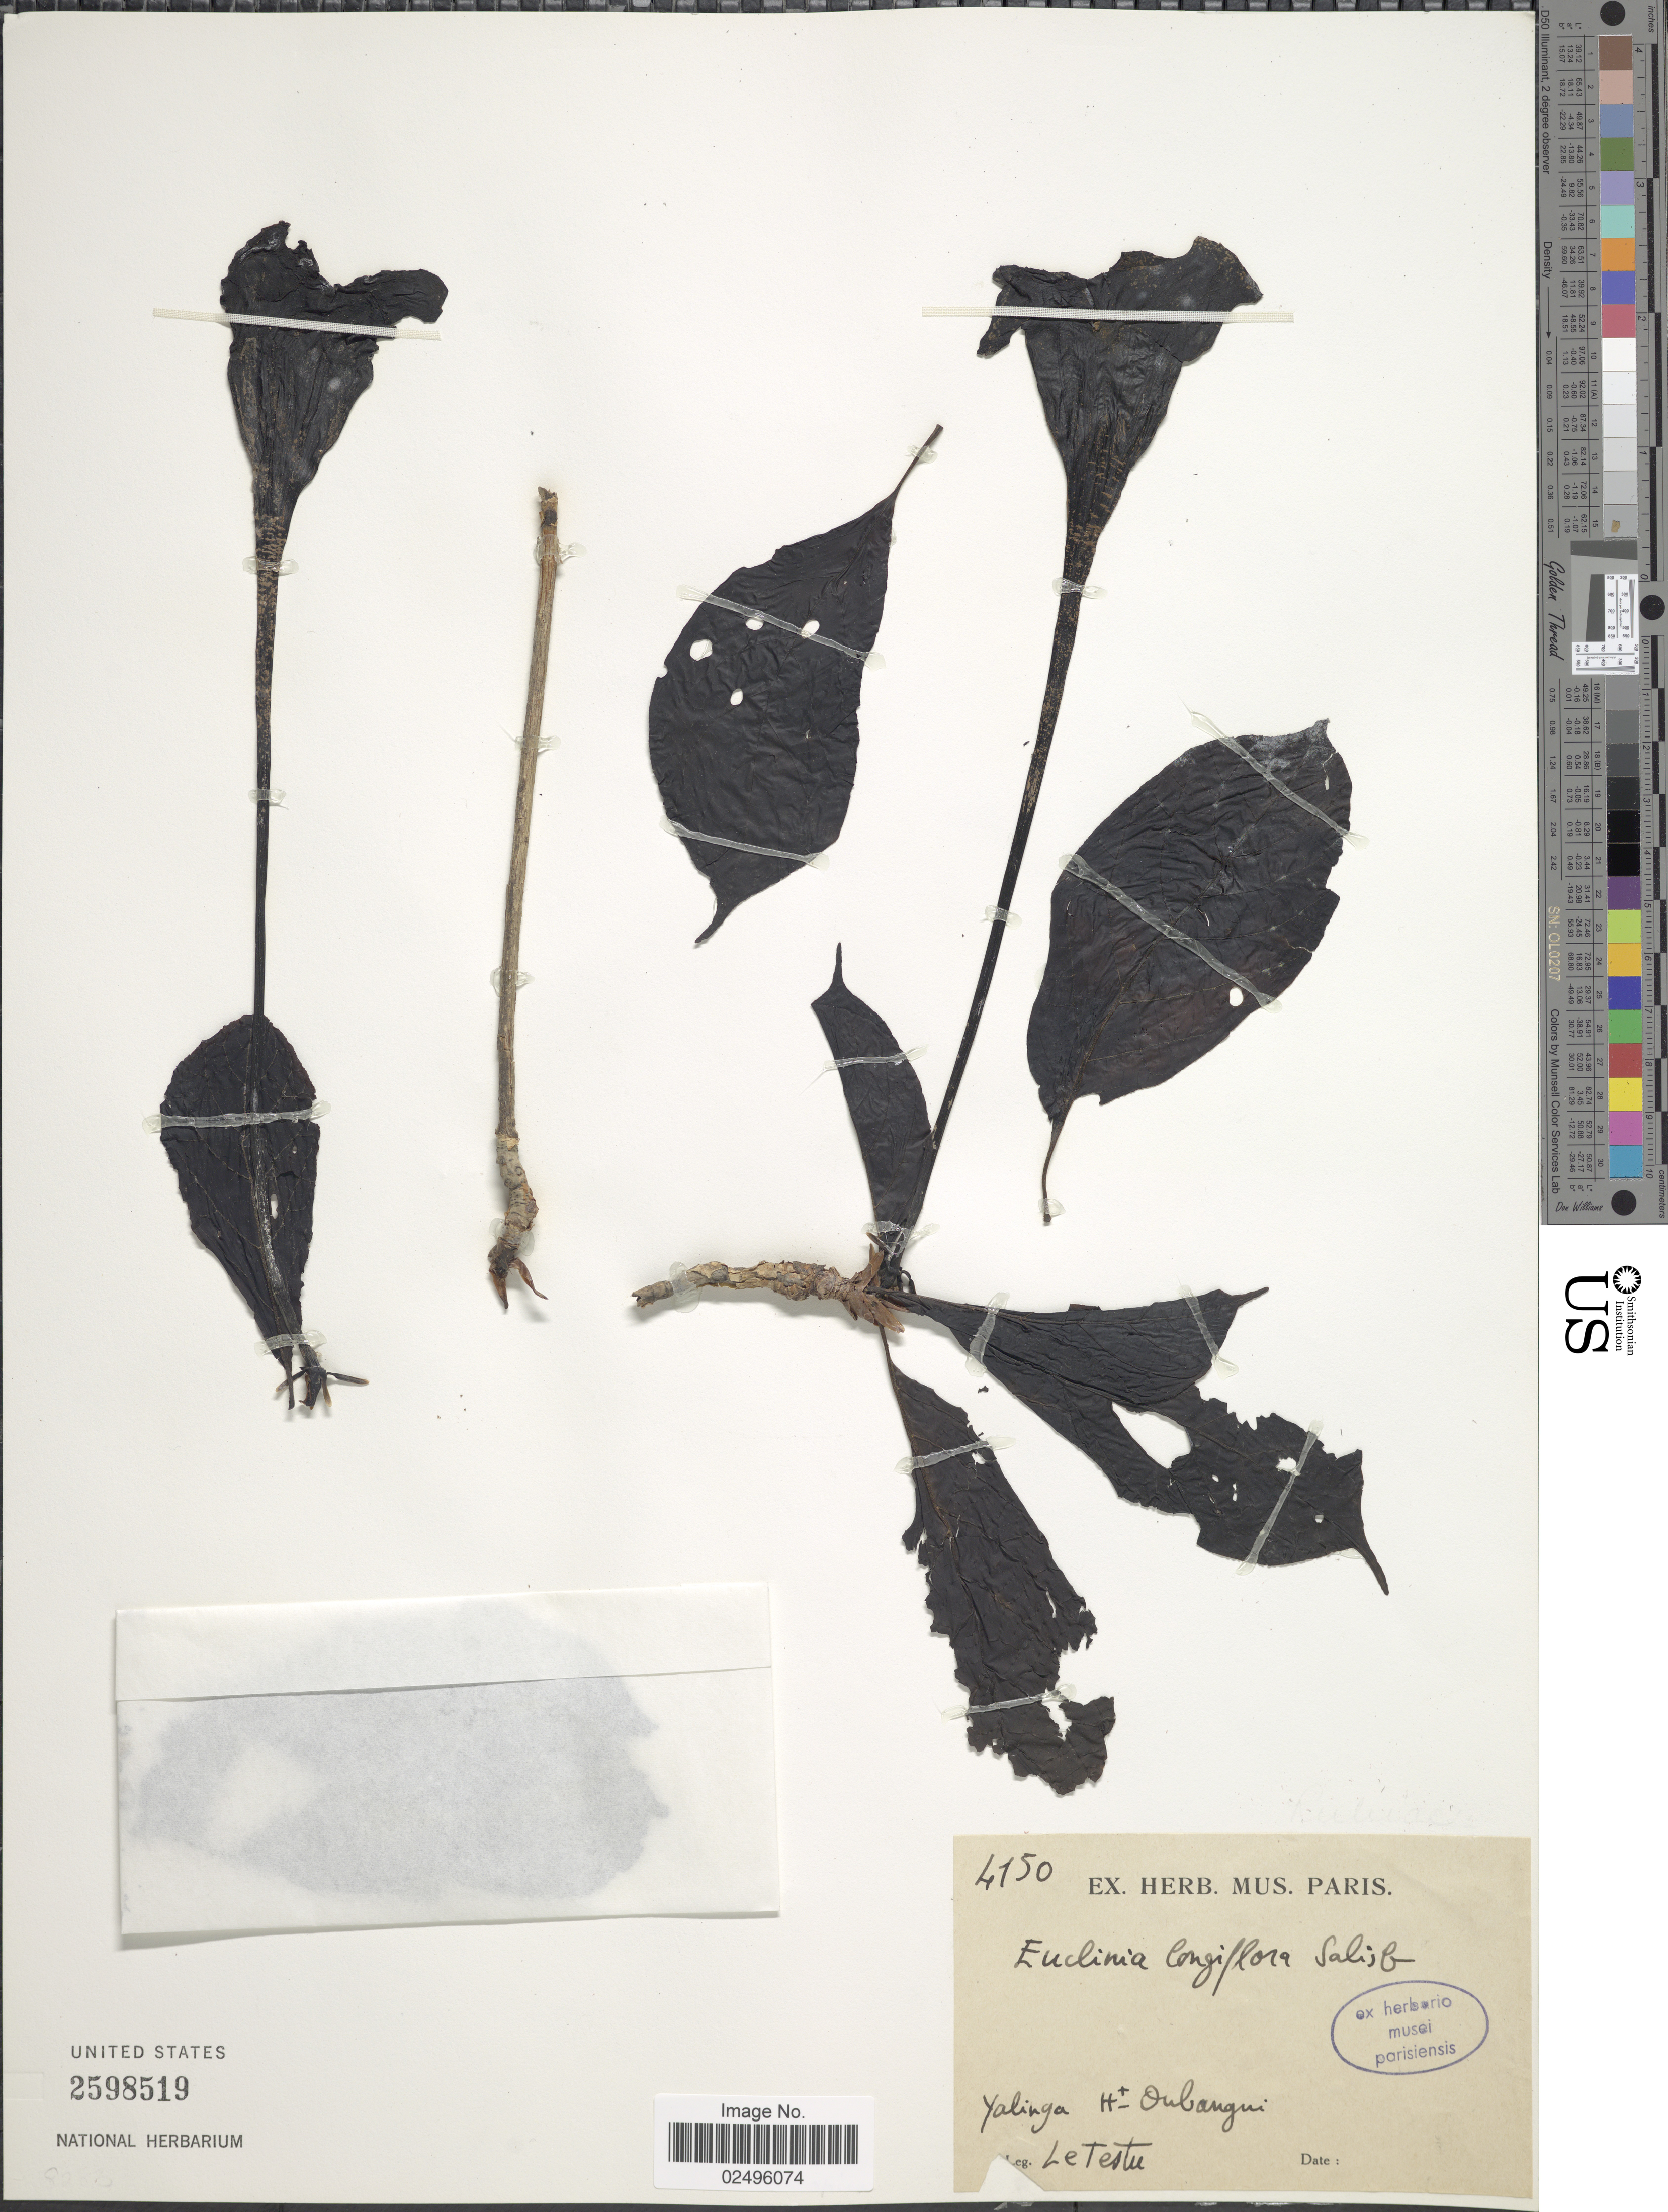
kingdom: Plantae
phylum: Tracheophyta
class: Magnoliopsida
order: Gentianales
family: Rubiaceae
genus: Euclinia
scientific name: Euclinia longiflora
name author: Salisb.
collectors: Le Testu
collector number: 4150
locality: Yalinga, Ht Oubangui [interpreted]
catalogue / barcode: US 2598519